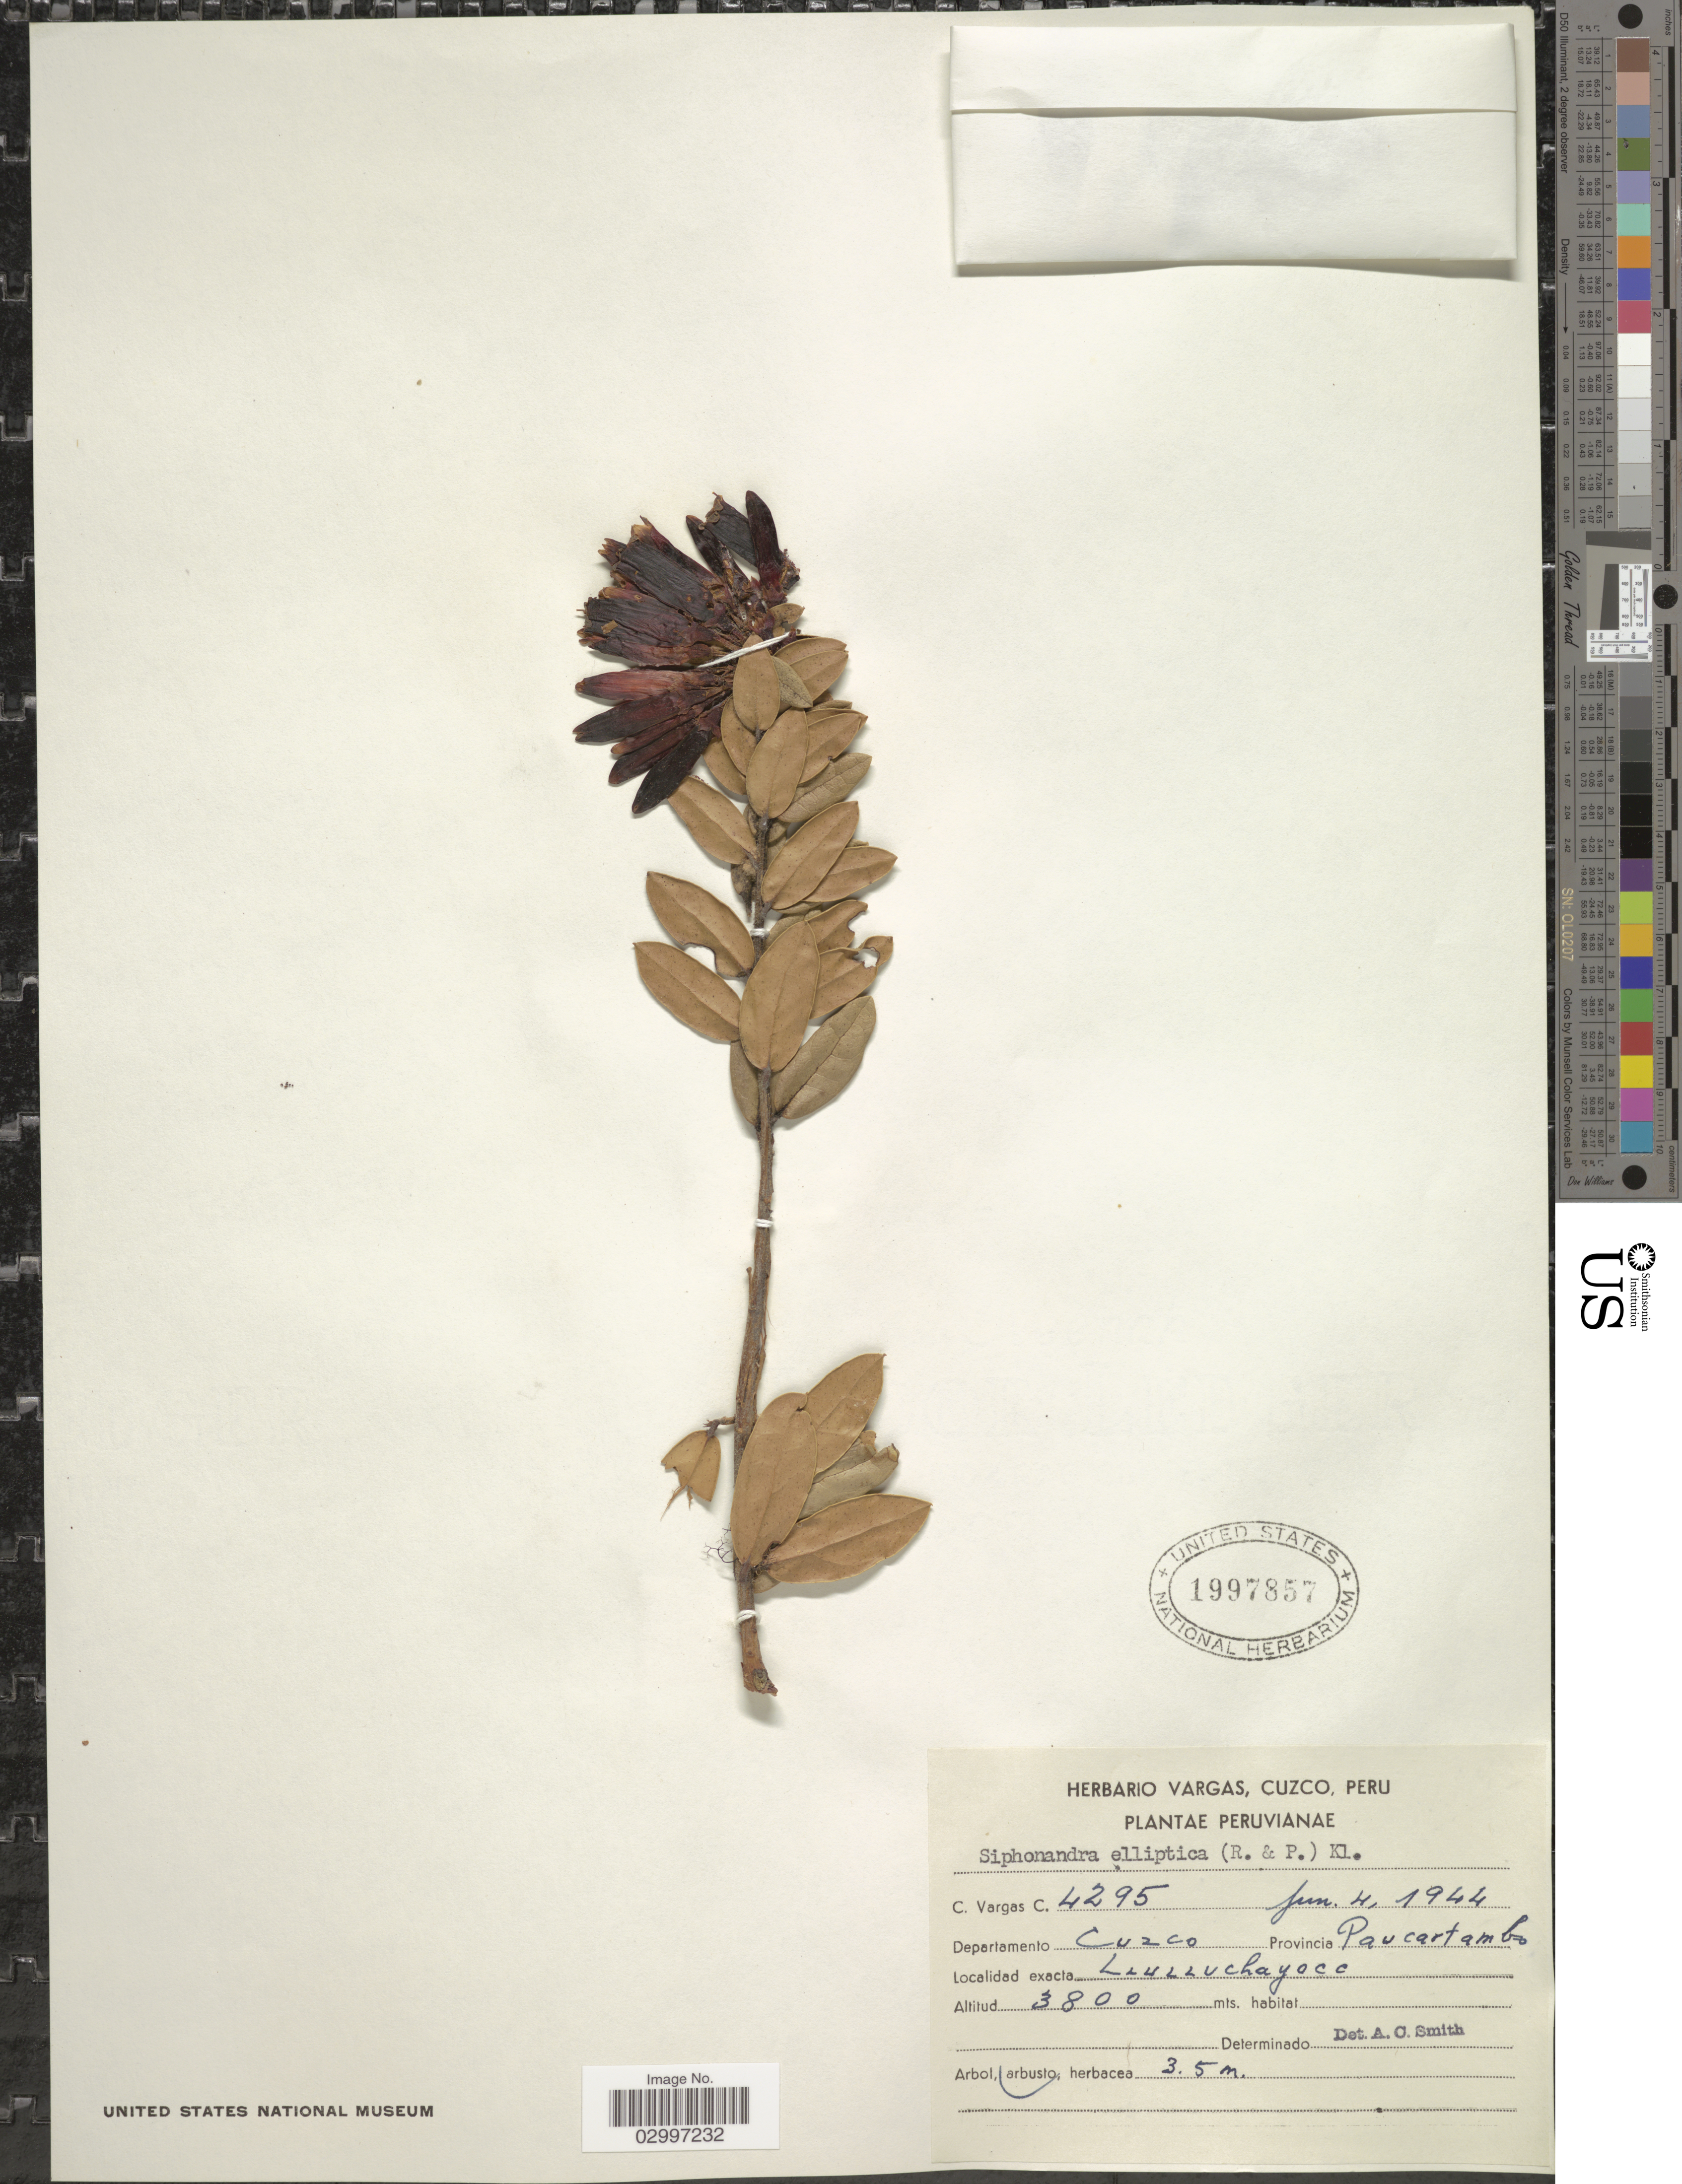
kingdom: Plantae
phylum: Tracheophyta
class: Magnoliopsida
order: Ericales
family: Ericaceae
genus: Siphonandra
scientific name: Siphonandra elliptica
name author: (Ruiz & Pav. ex D. Don) Klotzsch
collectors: C. Vargas Calderón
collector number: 4295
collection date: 1944-06-04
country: Peru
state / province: Cusco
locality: Departamento Cuzco, Provincia Paucartambo, Llulluchayocc.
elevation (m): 3800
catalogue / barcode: US 1997857